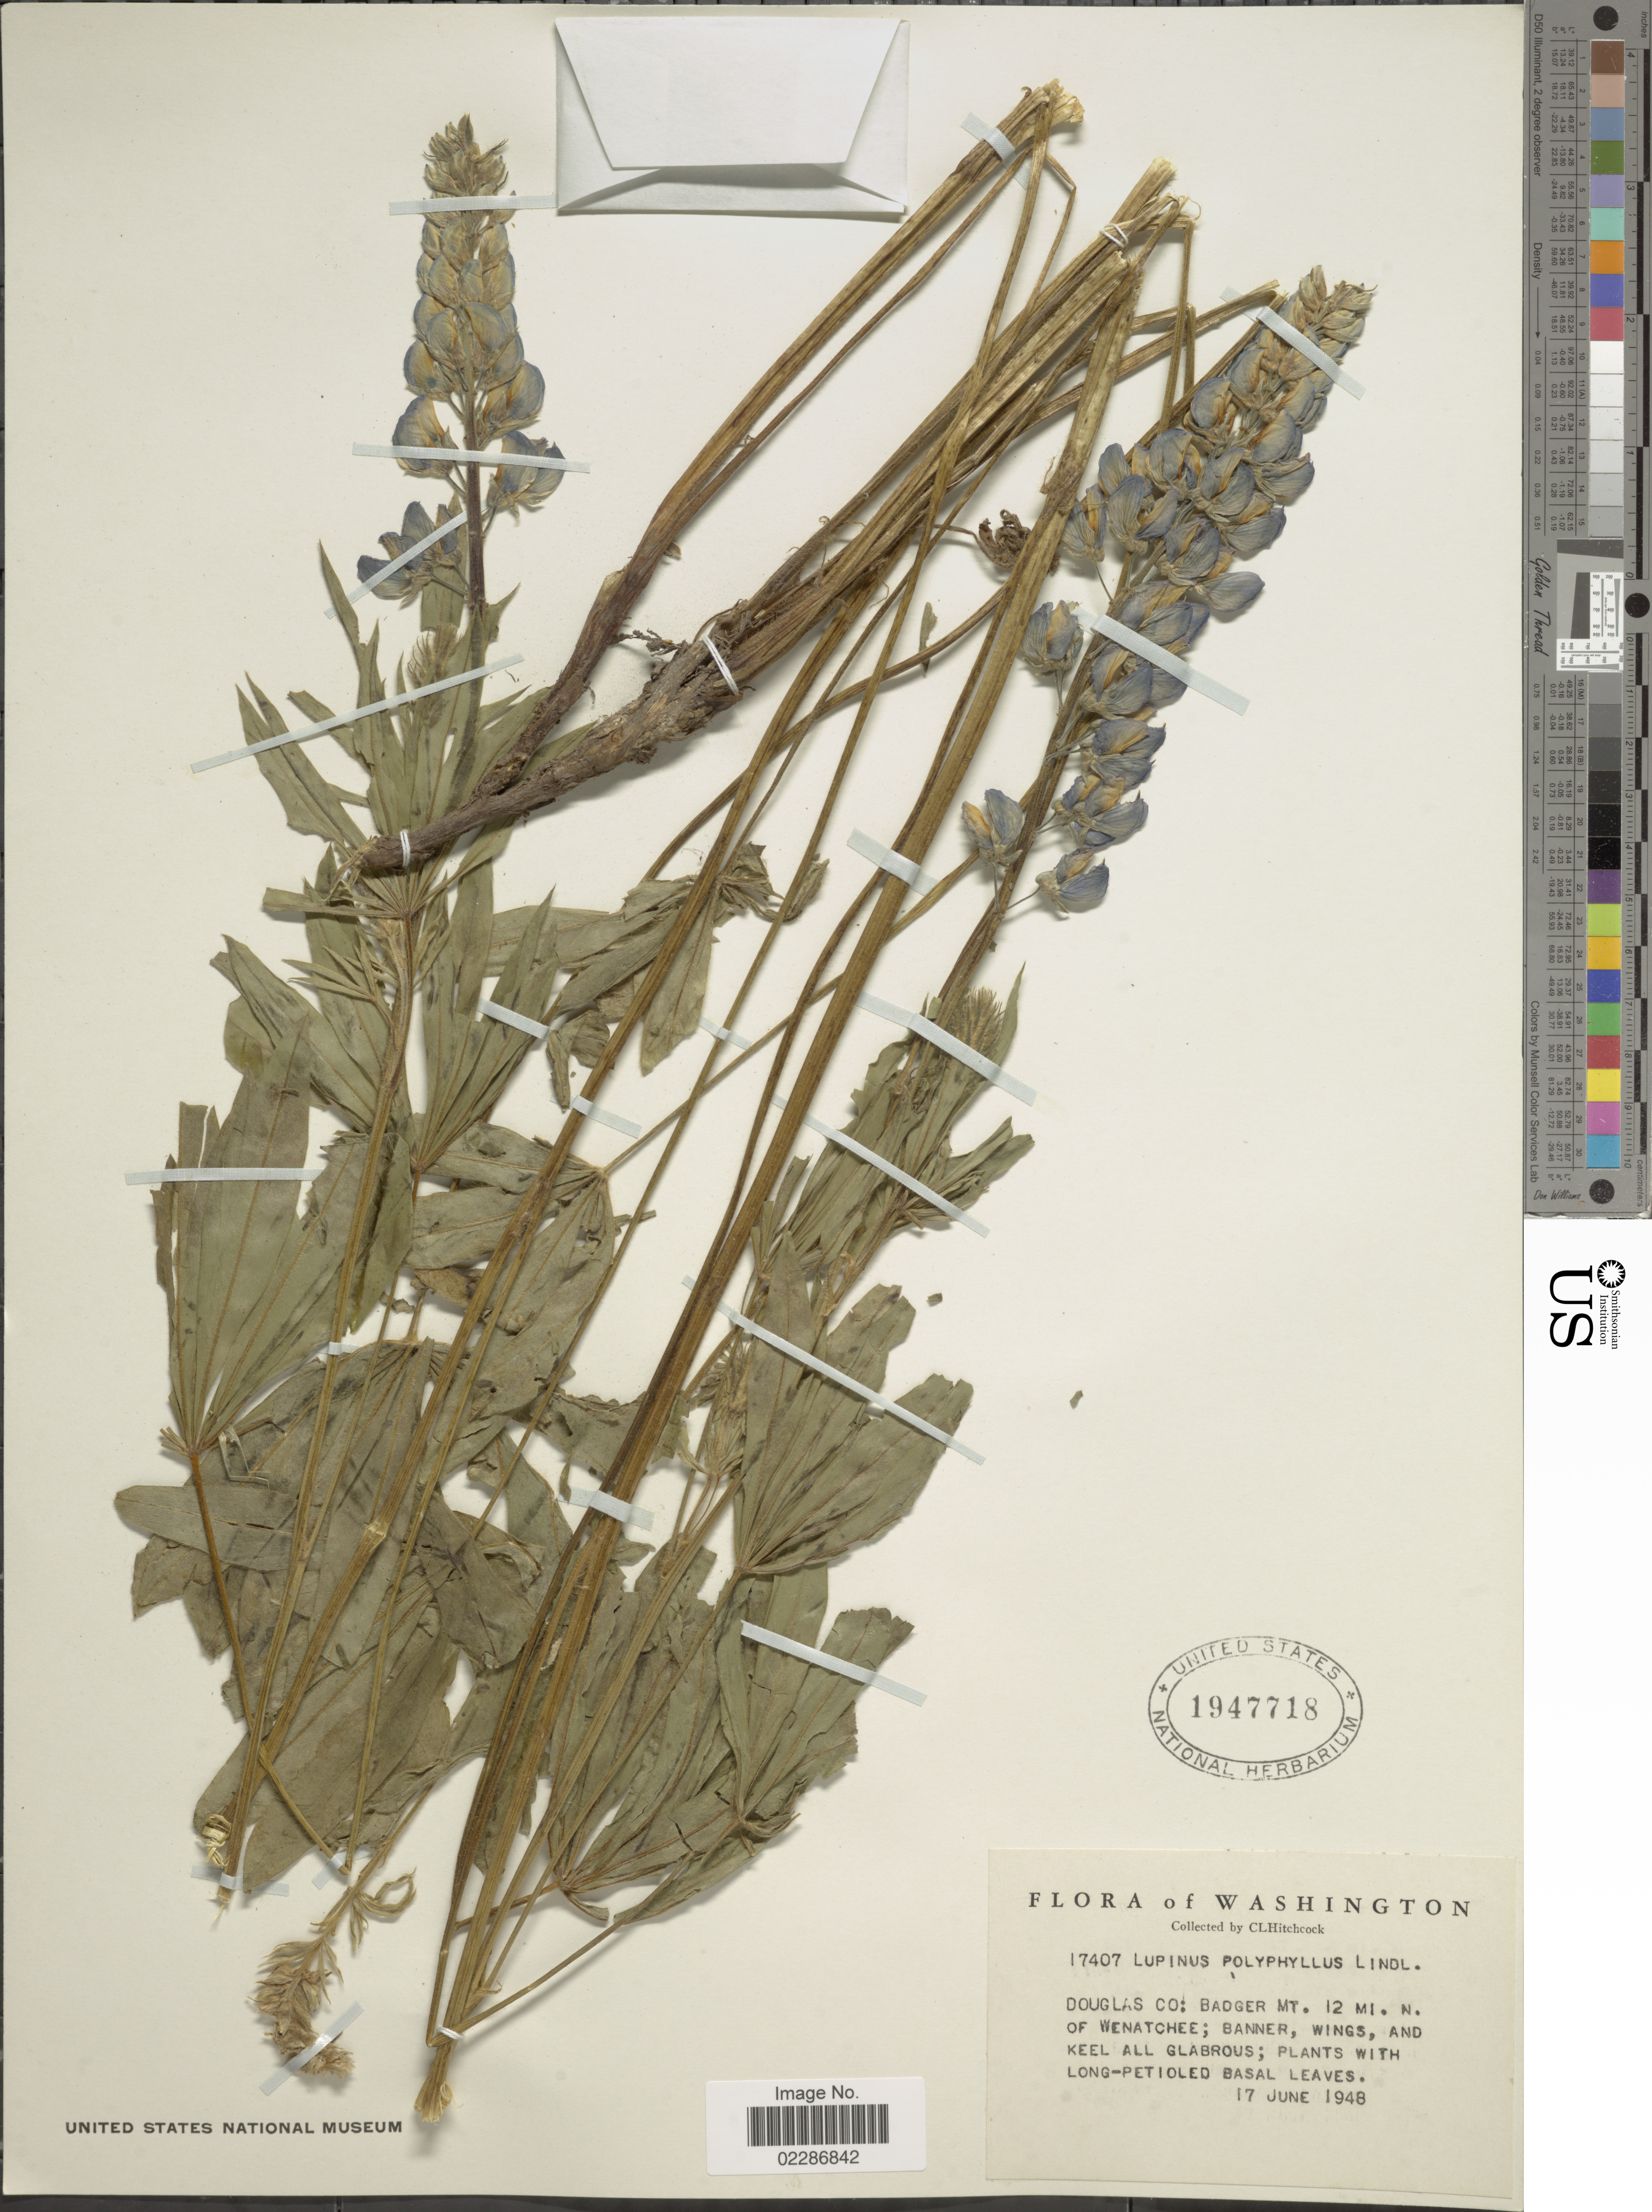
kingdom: Plantae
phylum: Tracheophyta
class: Magnoliopsida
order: Fabales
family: Fabaceae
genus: Lupinus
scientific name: Lupinus polyphyllus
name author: Lindl.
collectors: C. L. Hitchcock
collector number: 17407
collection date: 1948-06-17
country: United States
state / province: Washington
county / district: Douglas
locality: Douglas Co: Badger Mt. 12 mi N of Wenatchee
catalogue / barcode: US 1947718